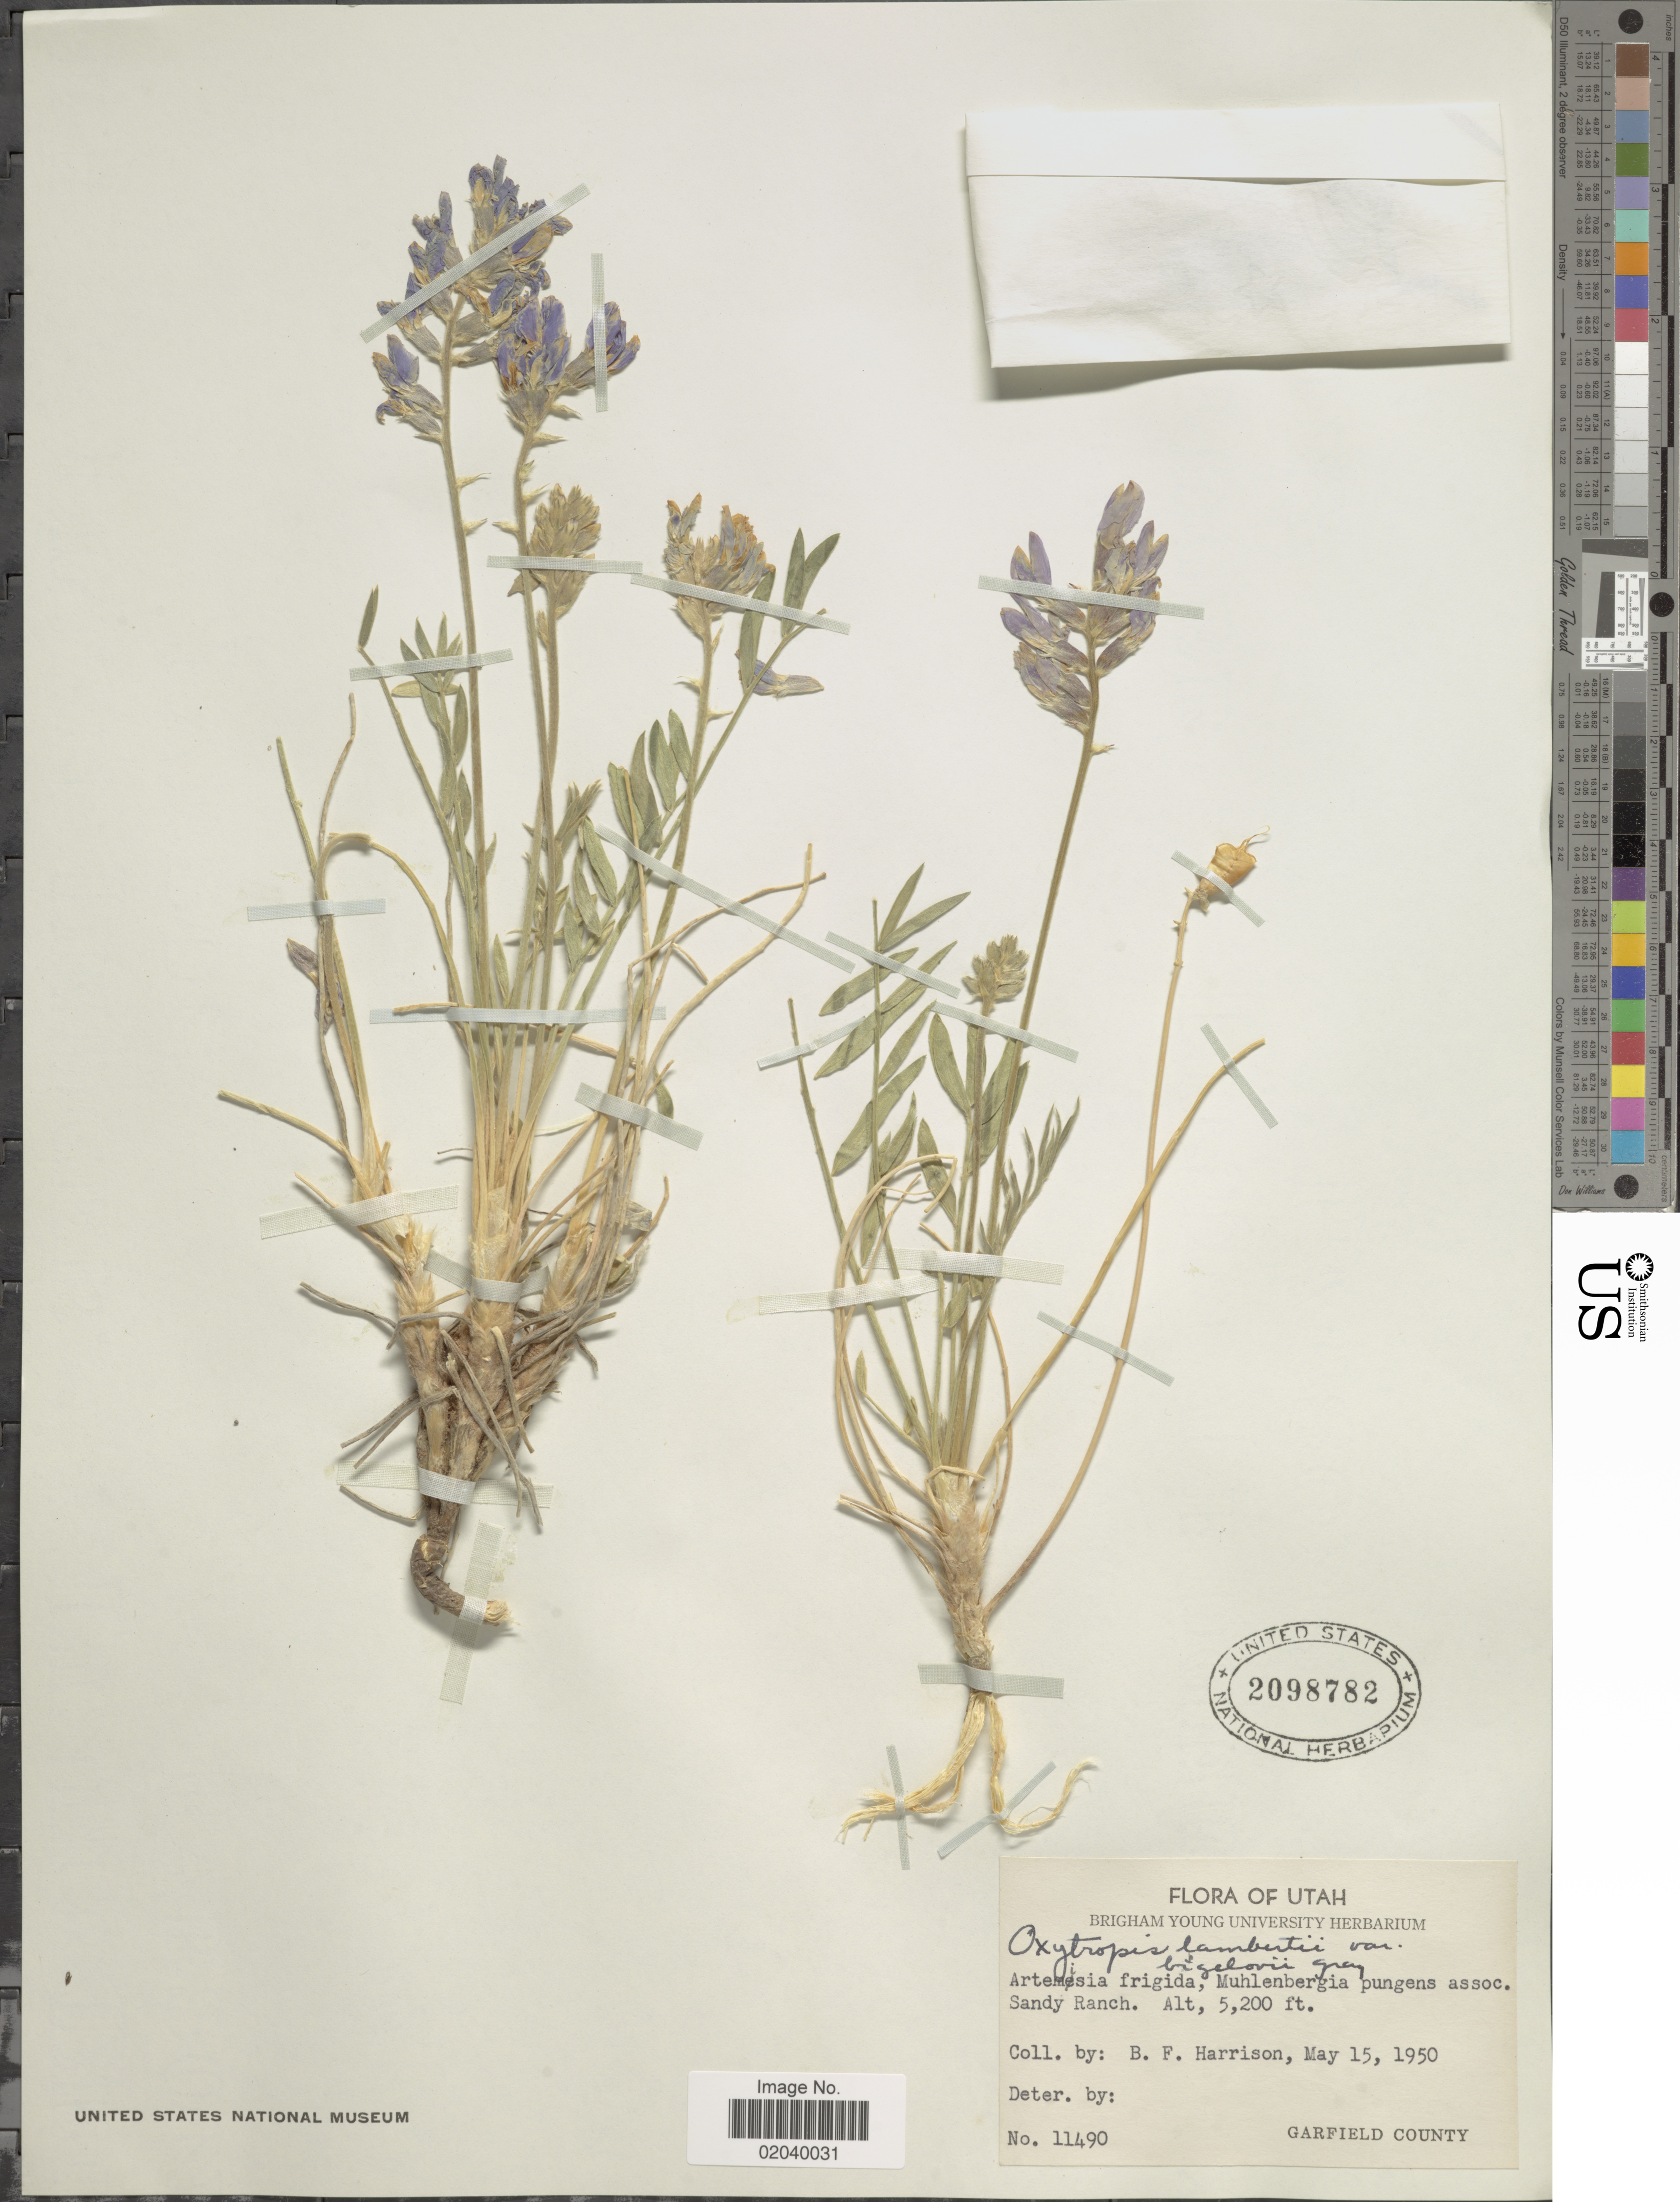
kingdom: Plantae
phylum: Tracheophyta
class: Magnoliopsida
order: Fabales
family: Fabaceae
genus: Oxytropis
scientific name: Oxytropis lambertii var. bigelovii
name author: A. Gray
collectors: B. F. Harrison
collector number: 11490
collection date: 1950-05-15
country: United States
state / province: Utah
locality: Garfield County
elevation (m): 1585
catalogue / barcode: US 2098782